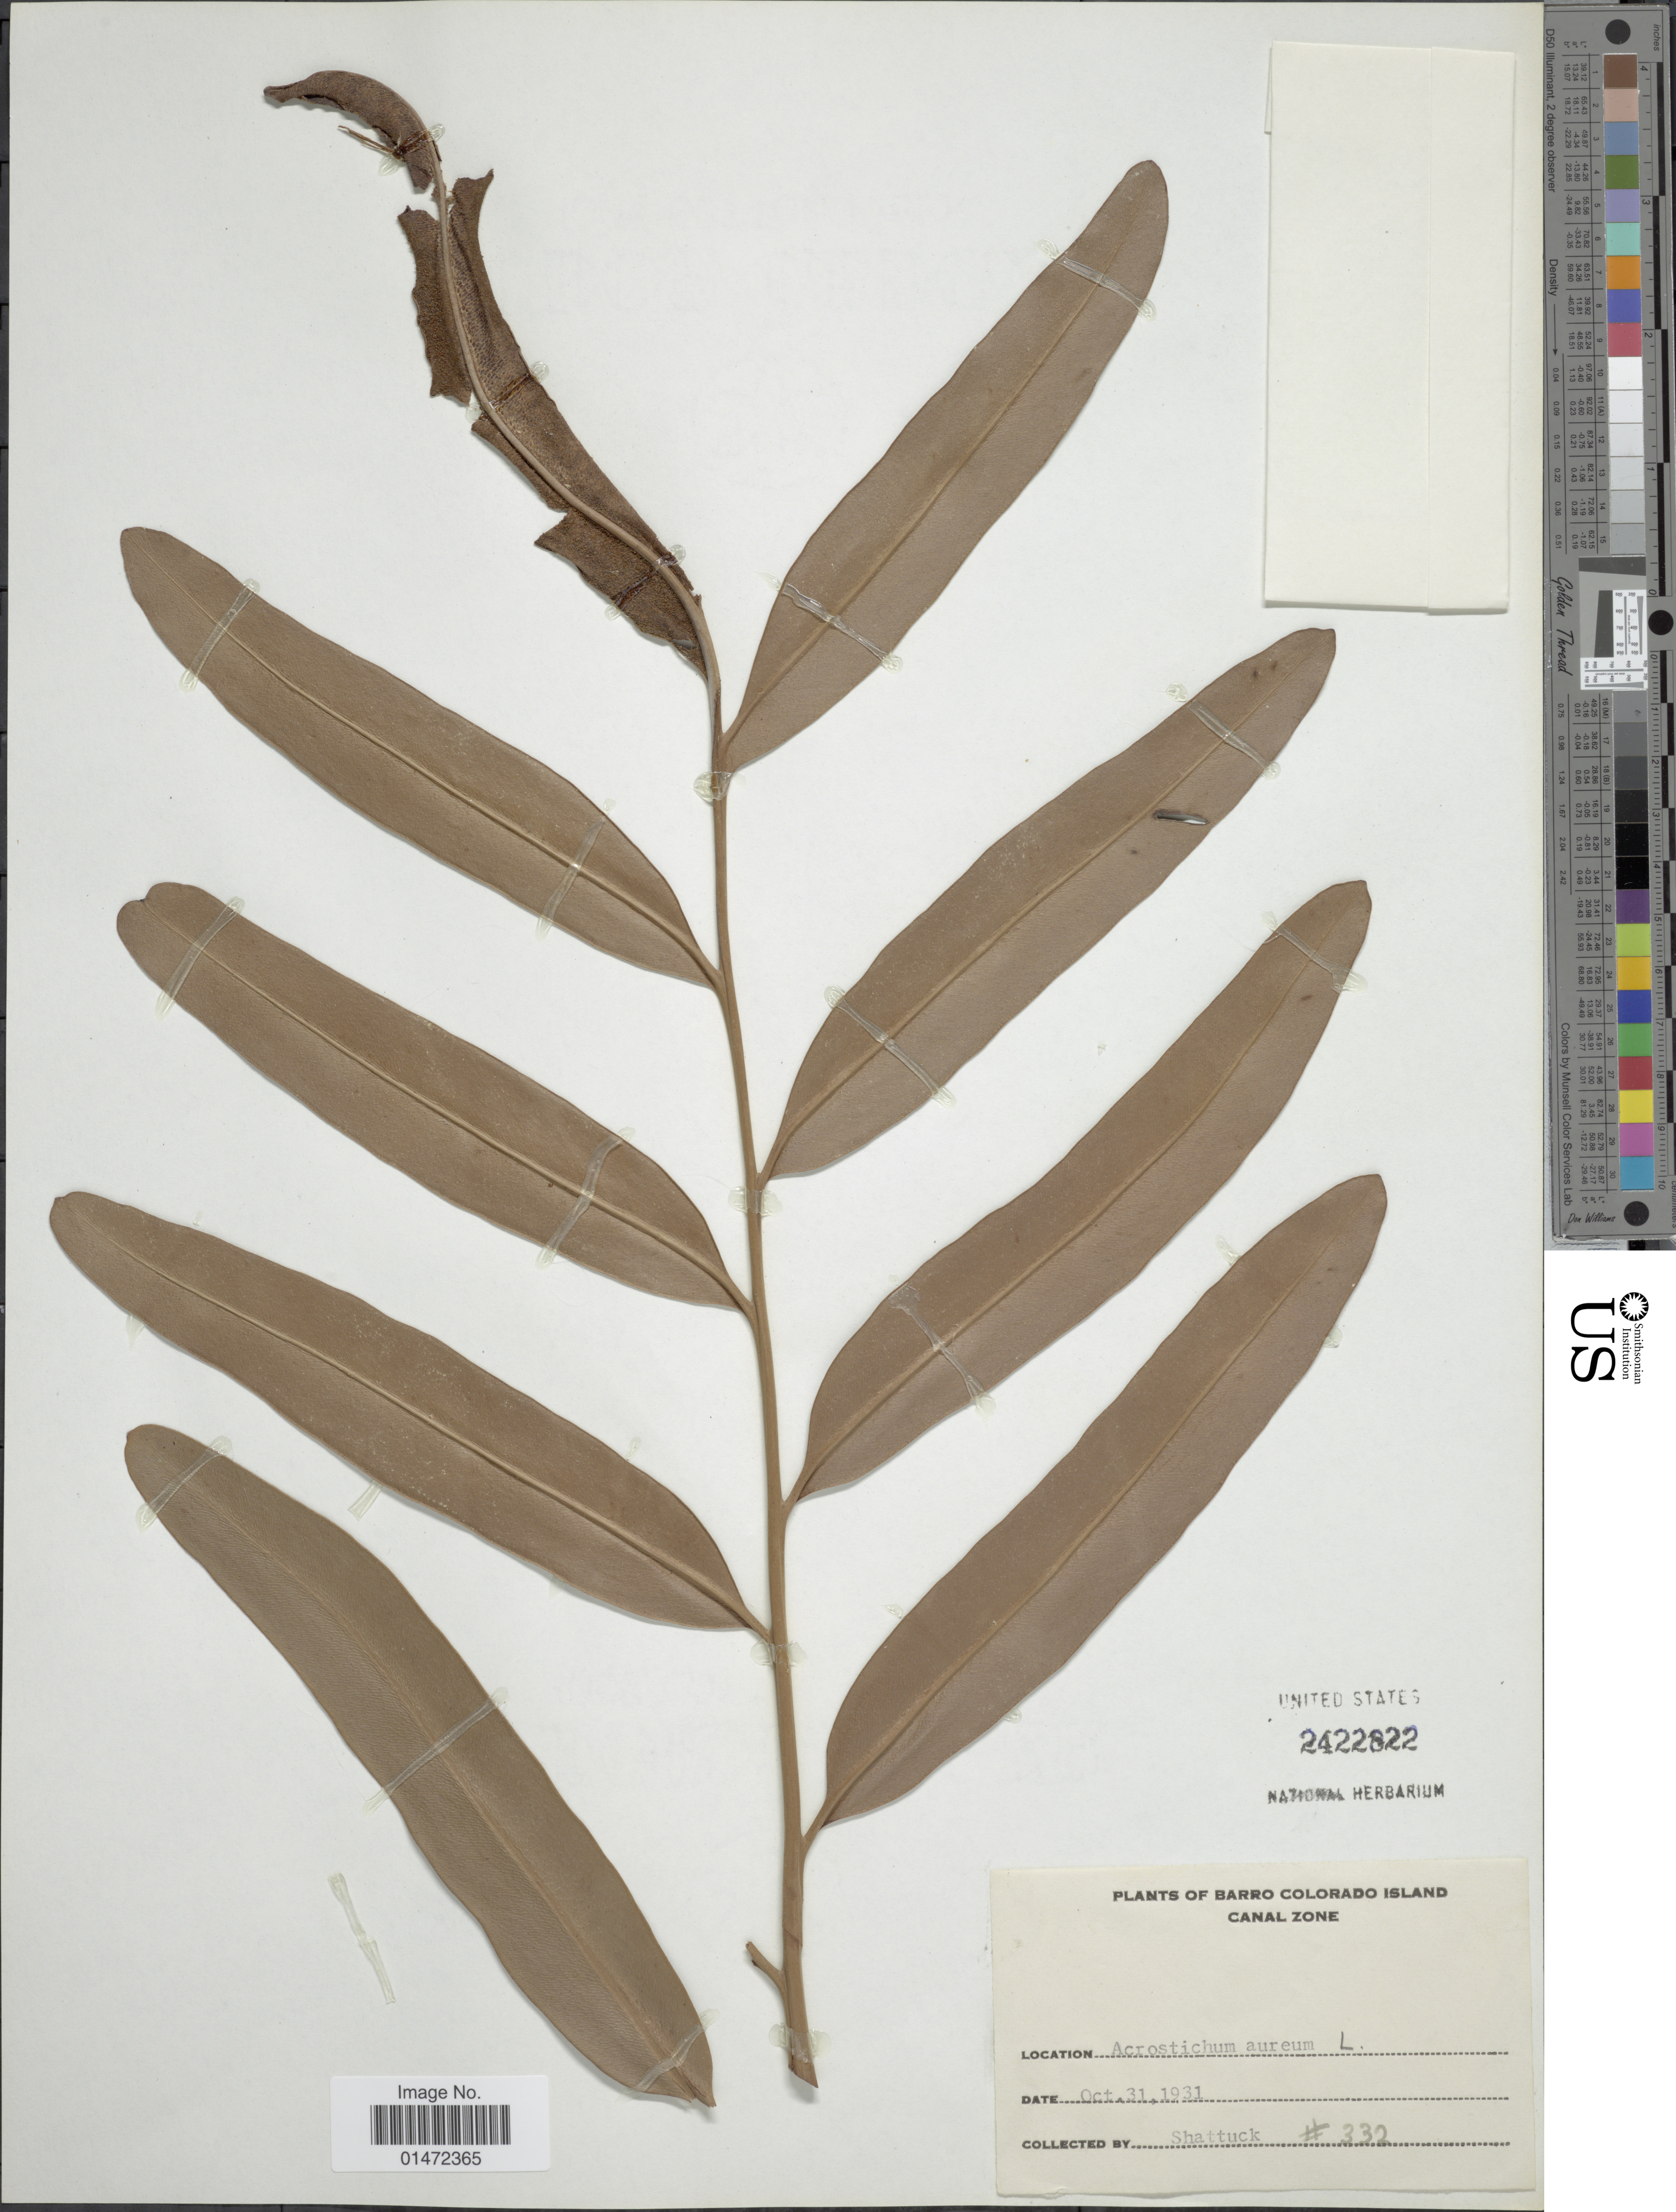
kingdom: Plantae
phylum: Tracheophyta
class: Polypodiopsida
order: Polypodiales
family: Pteridaceae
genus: Acrostichum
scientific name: Acrostichum aureum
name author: L.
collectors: Shattuck, --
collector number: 332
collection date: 1931-10-31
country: Panama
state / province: Panamá Oeste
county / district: Canal Zone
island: Barro Colorado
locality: Barro Colorado Island. Canal Zone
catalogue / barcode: US 2422822